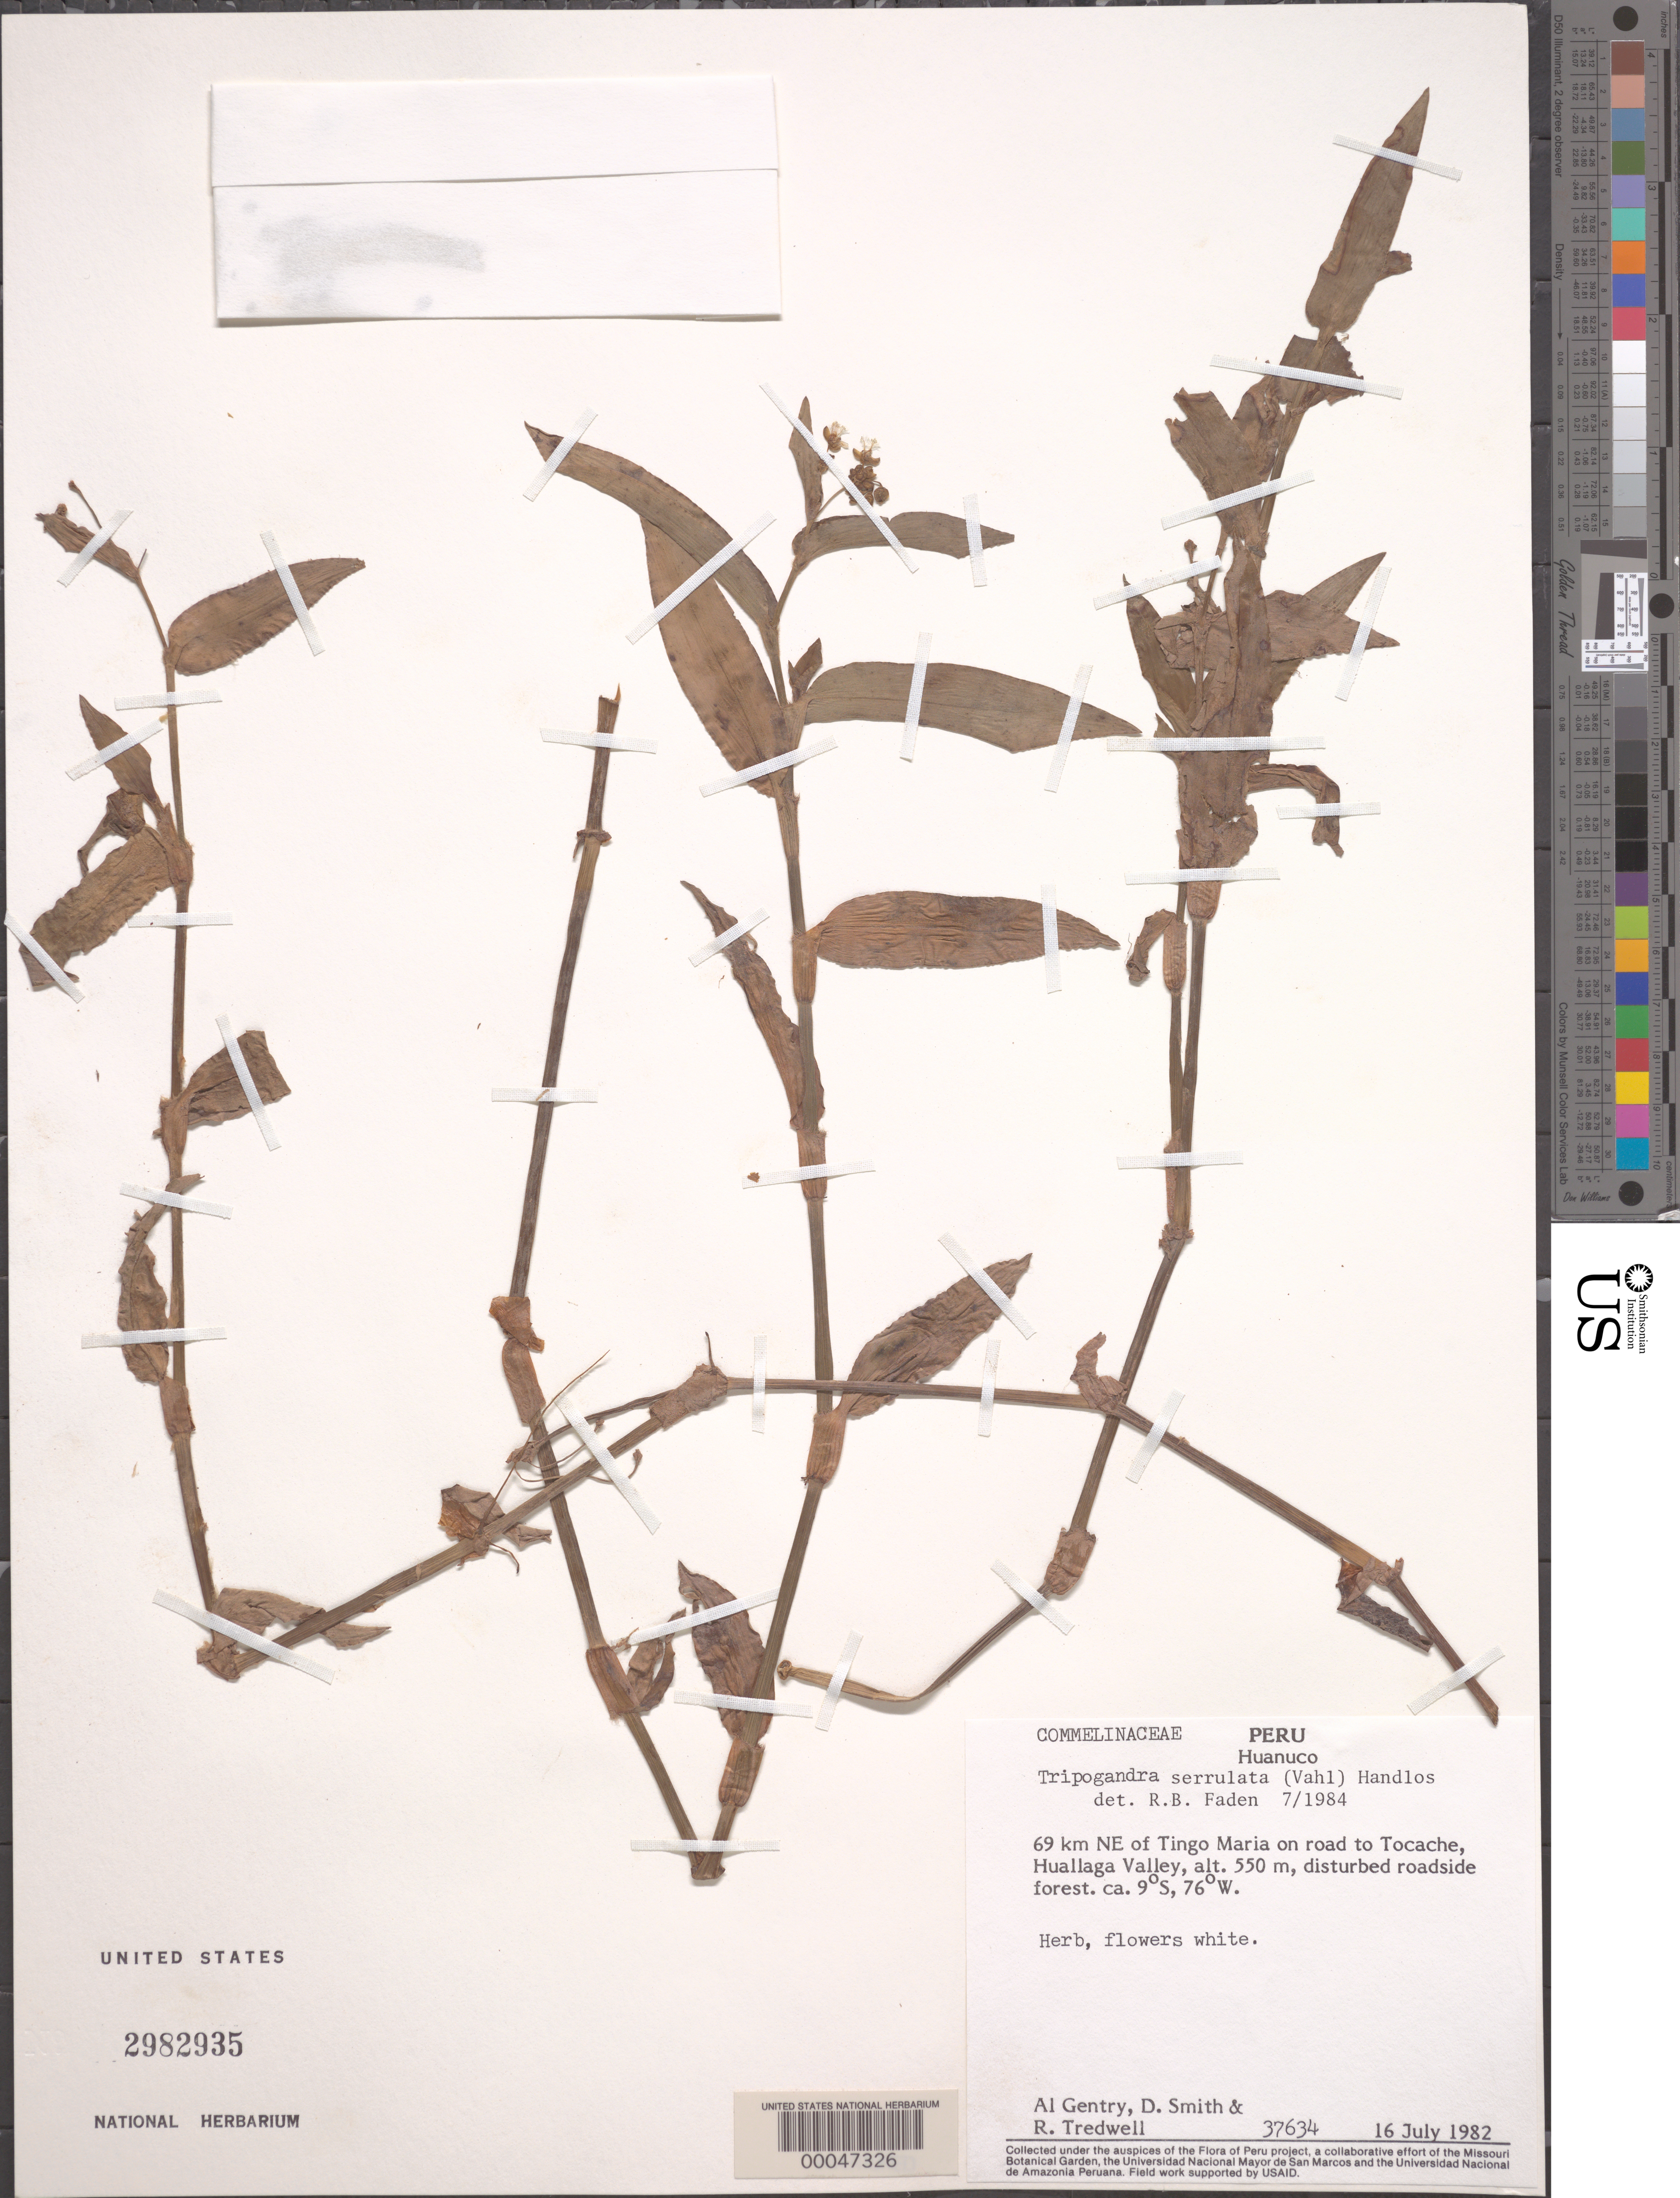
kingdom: Plantae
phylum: Tracheophyta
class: Liliopsida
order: Commelinales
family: Commelinaceae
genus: Tripogandra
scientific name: Tripogandra serrulata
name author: (Vahl) Handlos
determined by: Faden, Robert B., (US), Smithsonian Institution - National Museum of Natural History (UNITED STATES)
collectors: A. H. Gentry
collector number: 37634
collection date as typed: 16 Jul 1982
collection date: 1982-07-16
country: Peru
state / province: Huánuco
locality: NE of Tingo María, road to Tocache, Huallaga Valley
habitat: Disturbed roadside forest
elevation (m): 550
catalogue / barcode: US 2982935